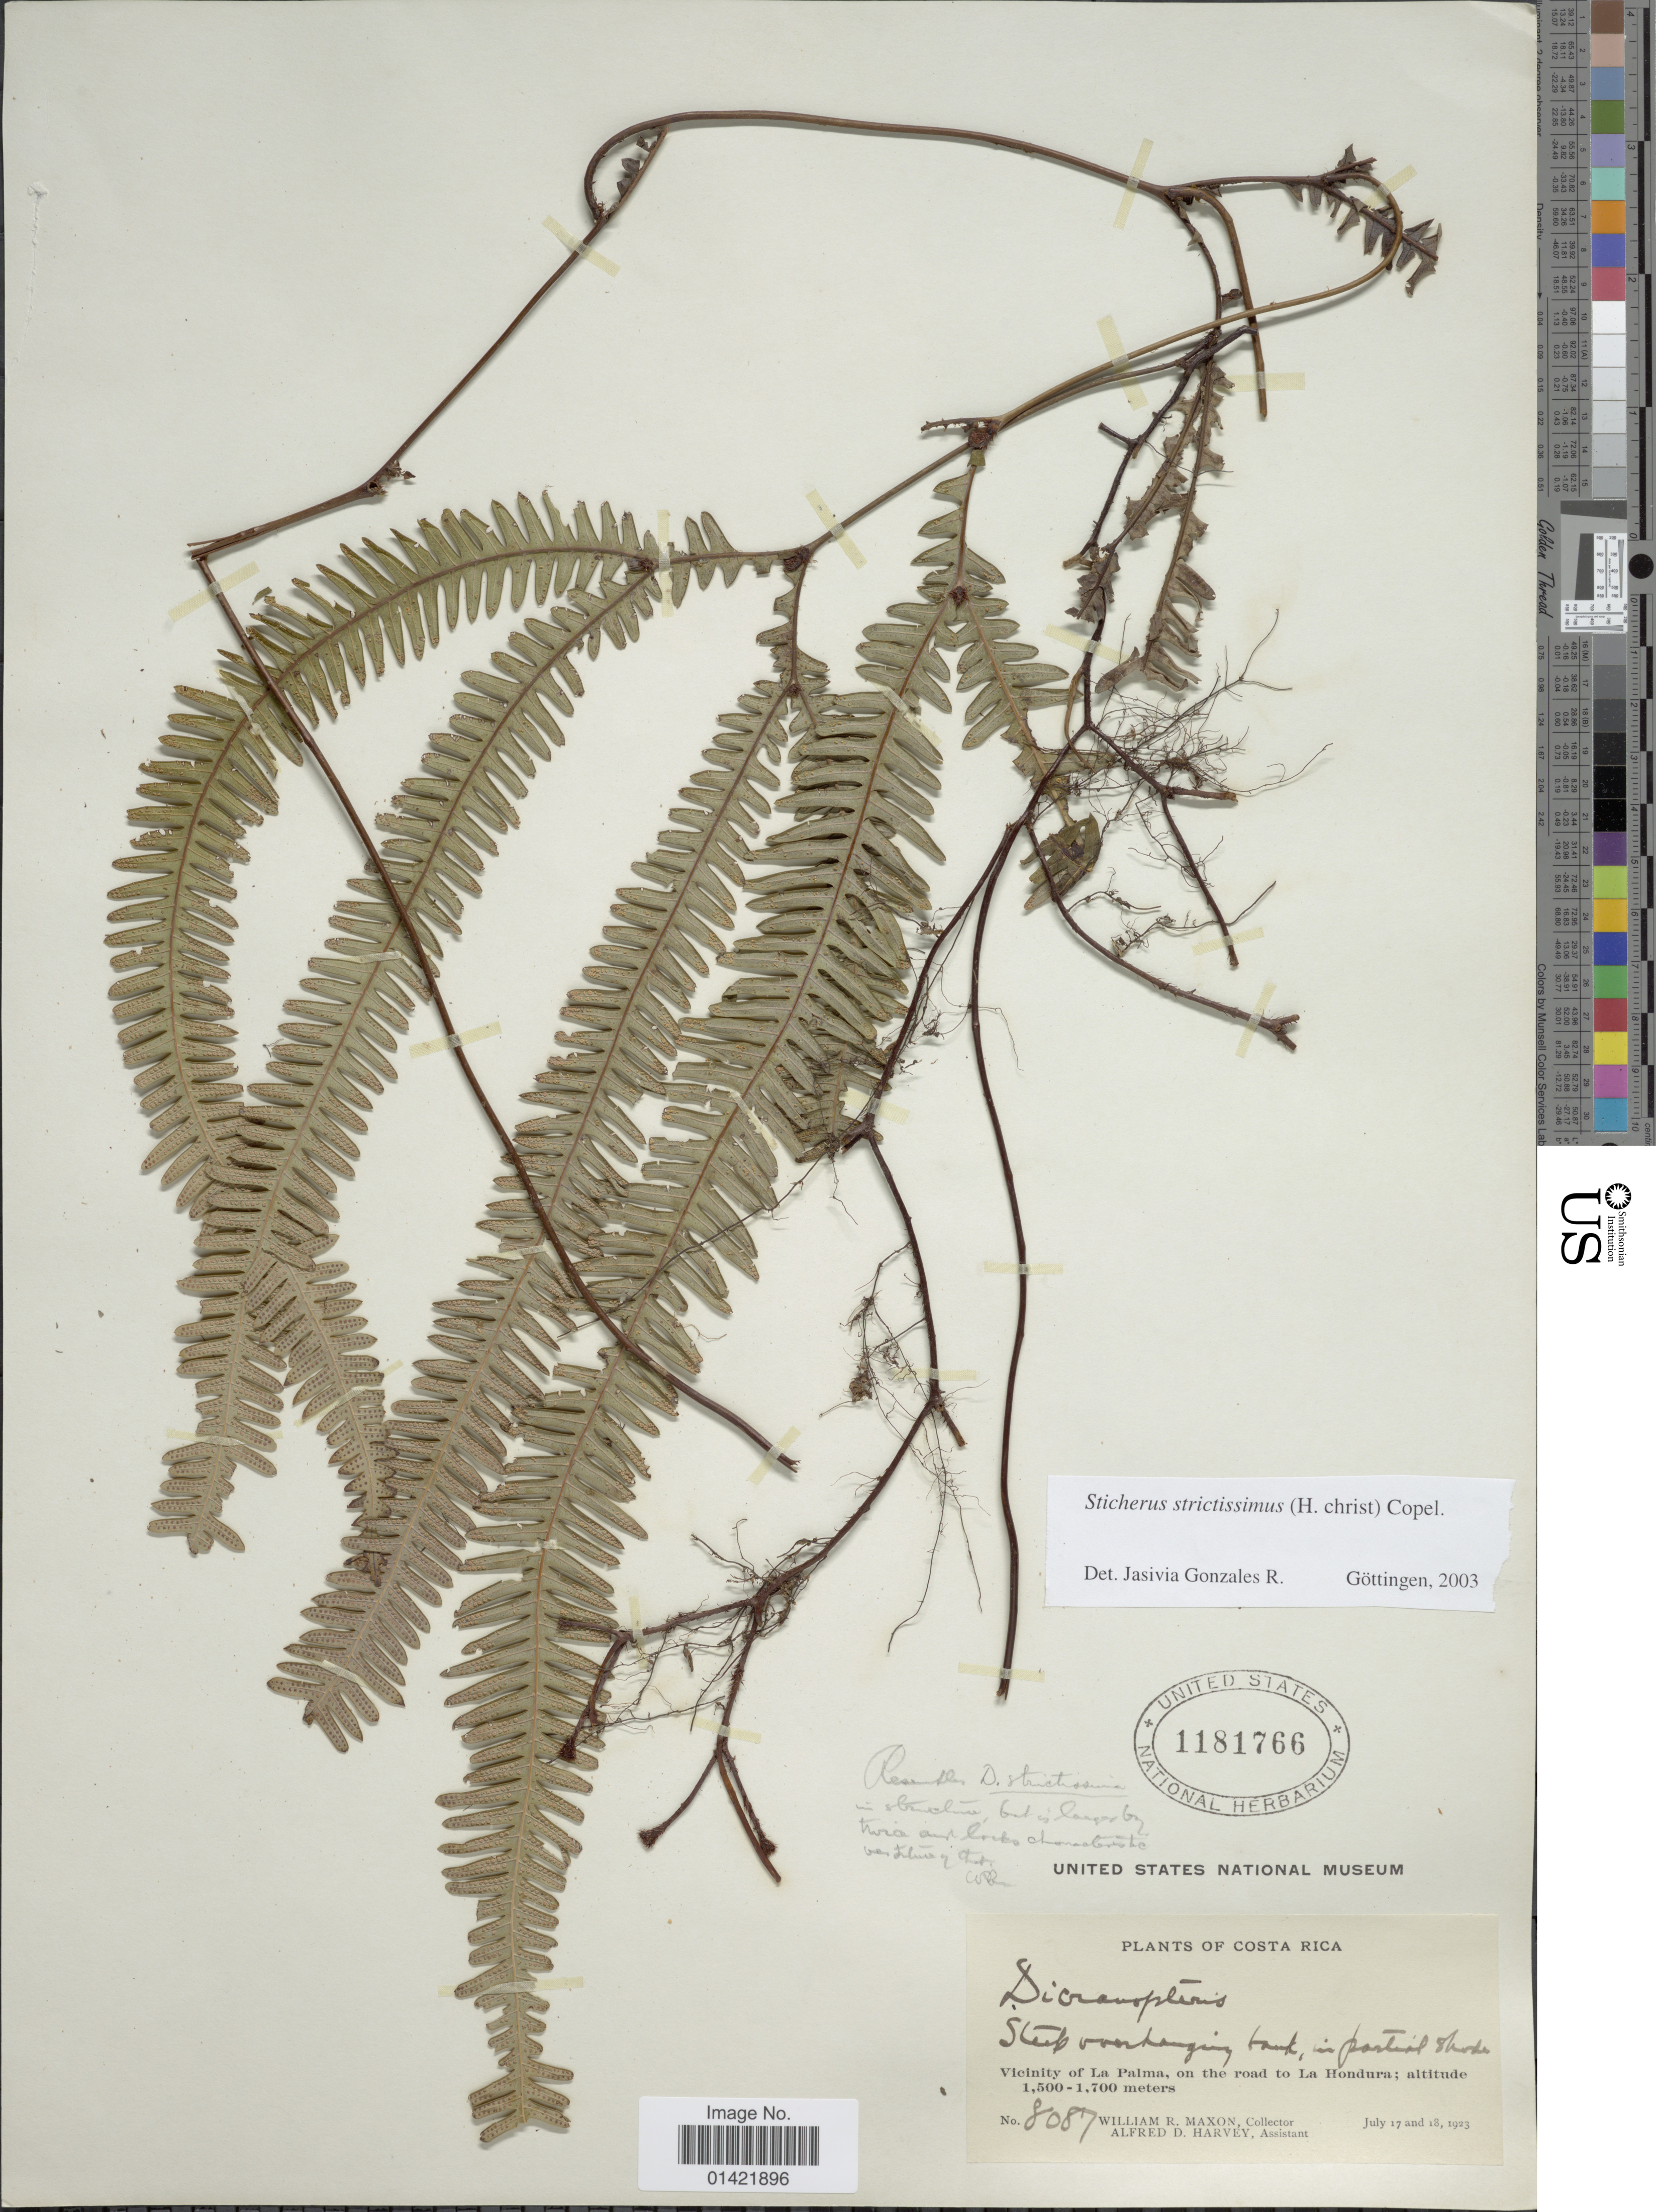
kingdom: Plantae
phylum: Tracheophyta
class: Polypodiopsida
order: Gleicheniales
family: Gleicheniaceae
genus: Sticherus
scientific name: Sticherus rubiginosus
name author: (Mett.) Nakai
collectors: W. R. Maxon & A. D. Harvey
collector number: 8087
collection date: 1923-07-17/1923-07-18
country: Costa Rica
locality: Vicinity of La Palma, on the road to La Hondura.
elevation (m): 1500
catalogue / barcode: US 1181766